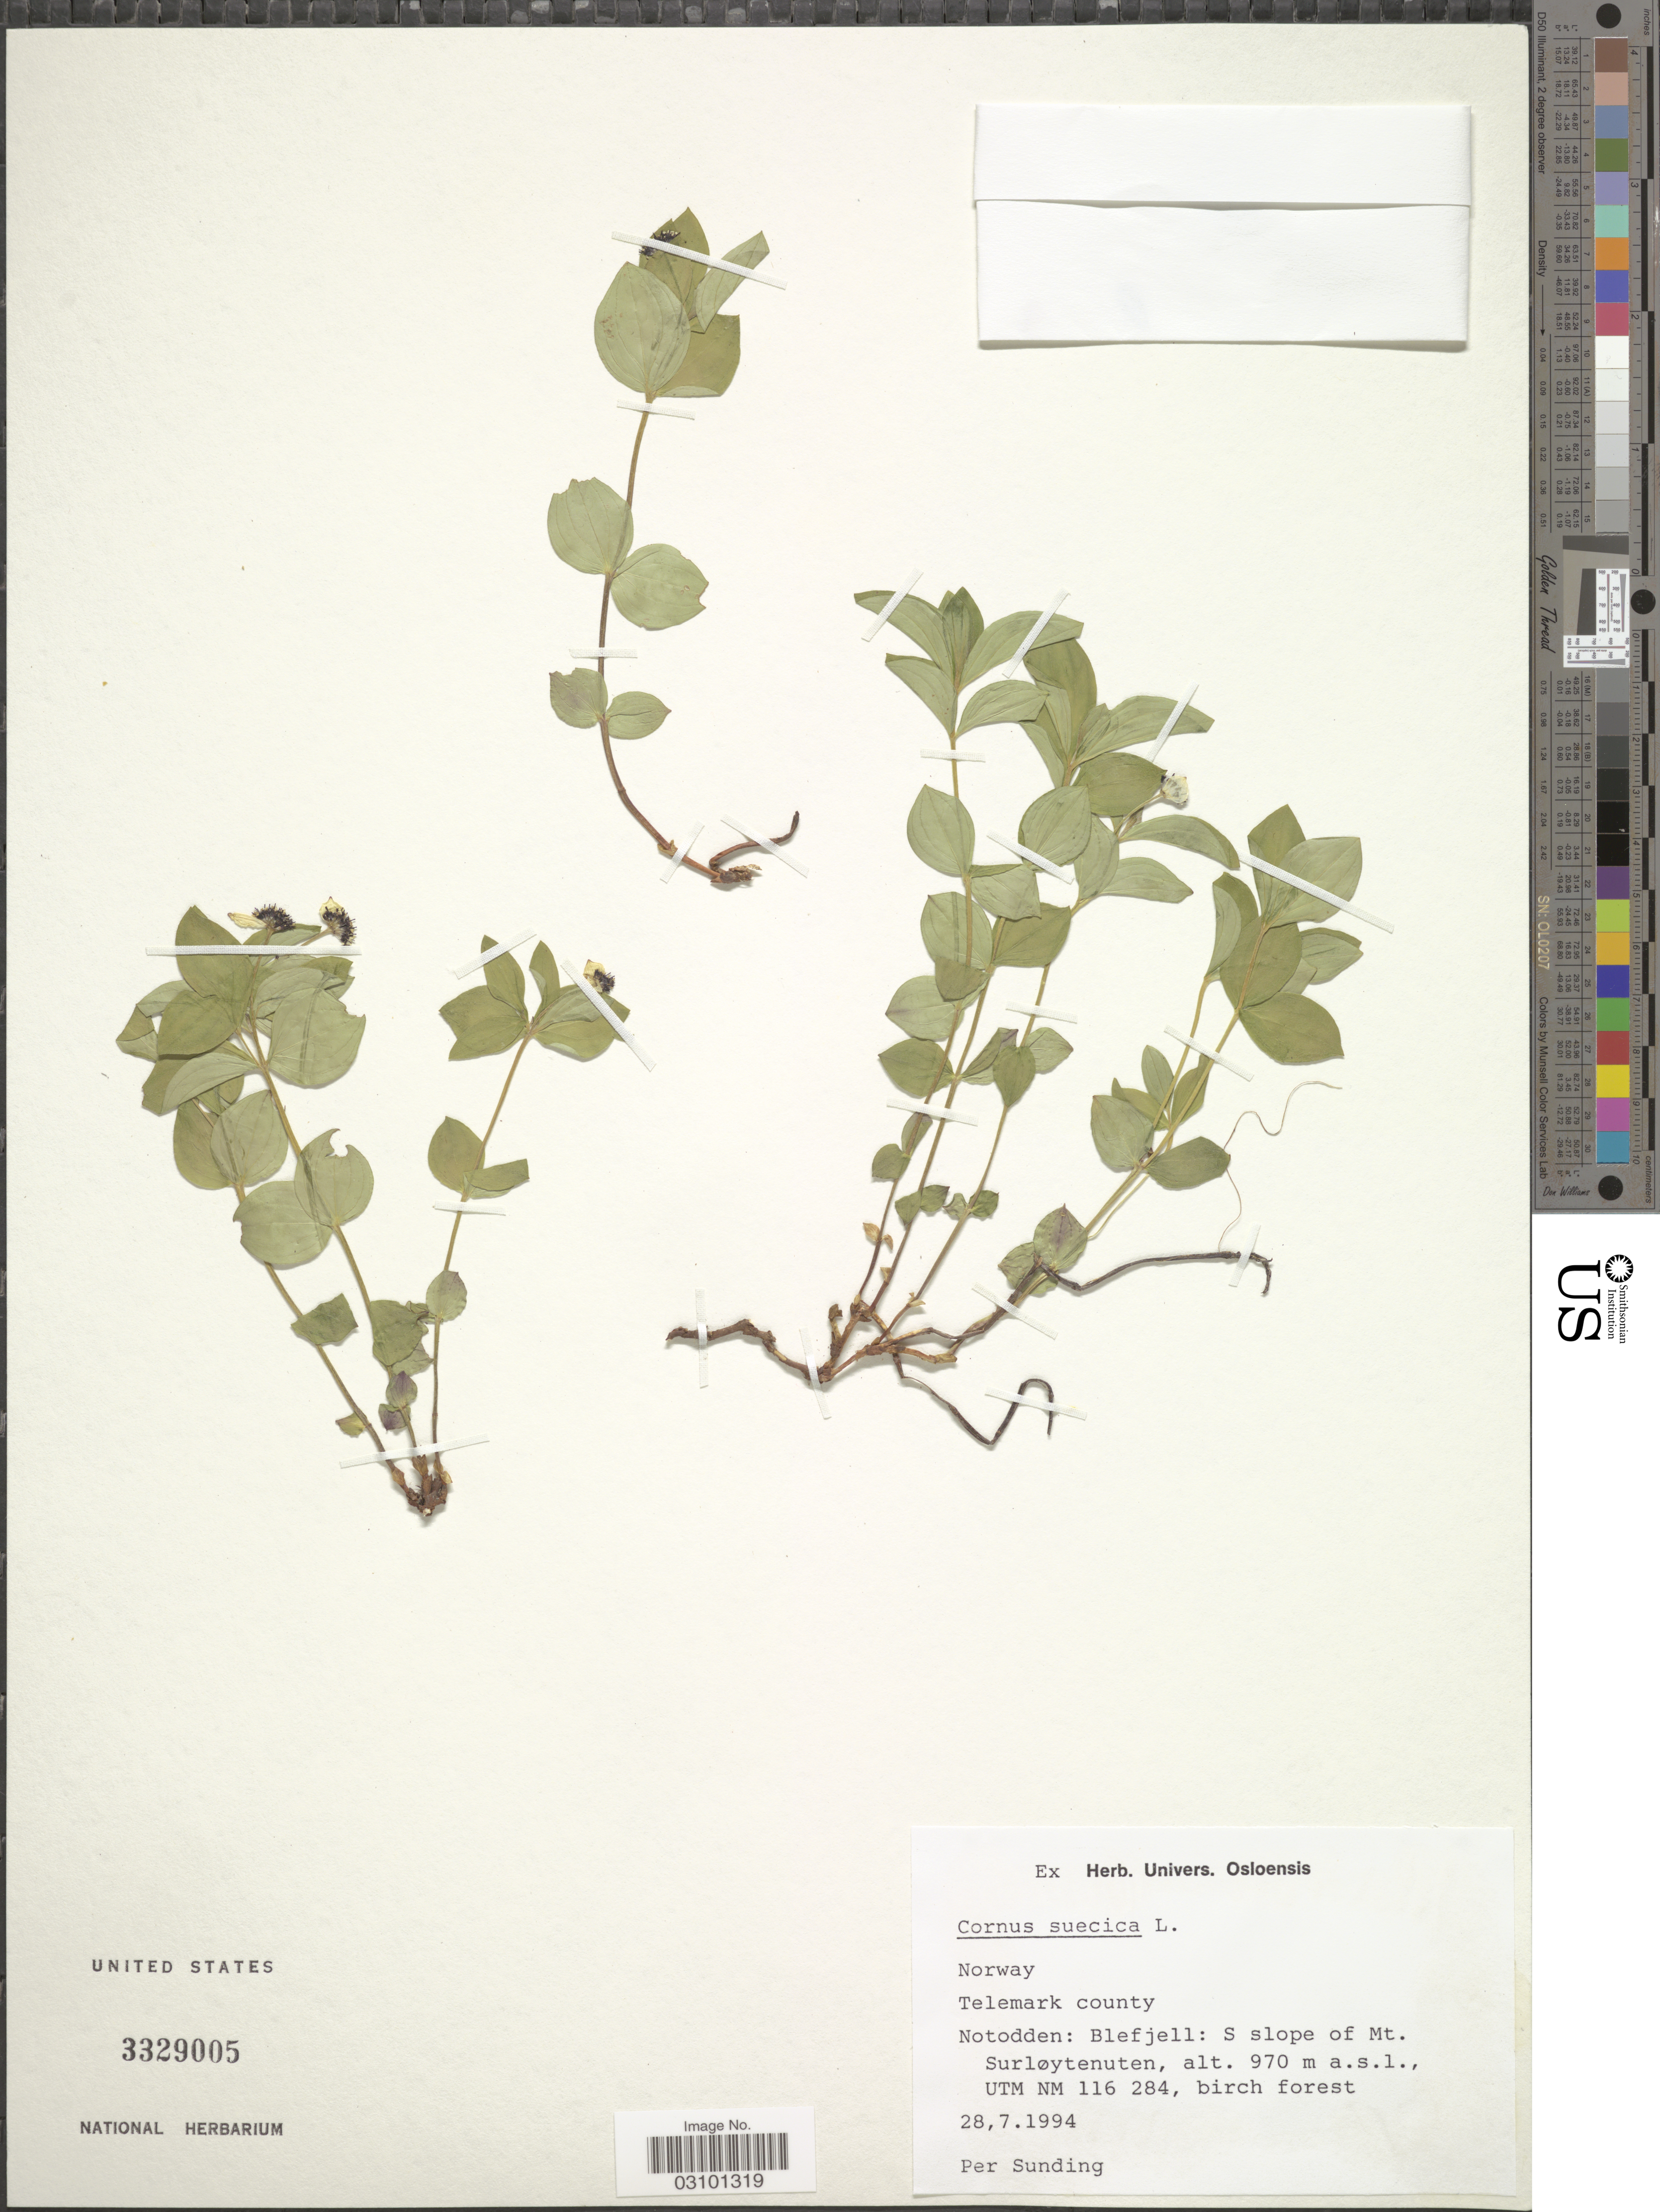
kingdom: Plantae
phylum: Tracheophyta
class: Magnoliopsida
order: Cornales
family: Cornaceae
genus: Cornus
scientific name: Cornus suecica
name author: L.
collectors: P. O. Sunding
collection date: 1994-07-28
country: Norway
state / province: Telemark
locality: Telemark county. Notodden: BlefjellL S slope of Mt. Surløytenuten. UTM NM 116 284.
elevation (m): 970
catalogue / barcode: US 3329005